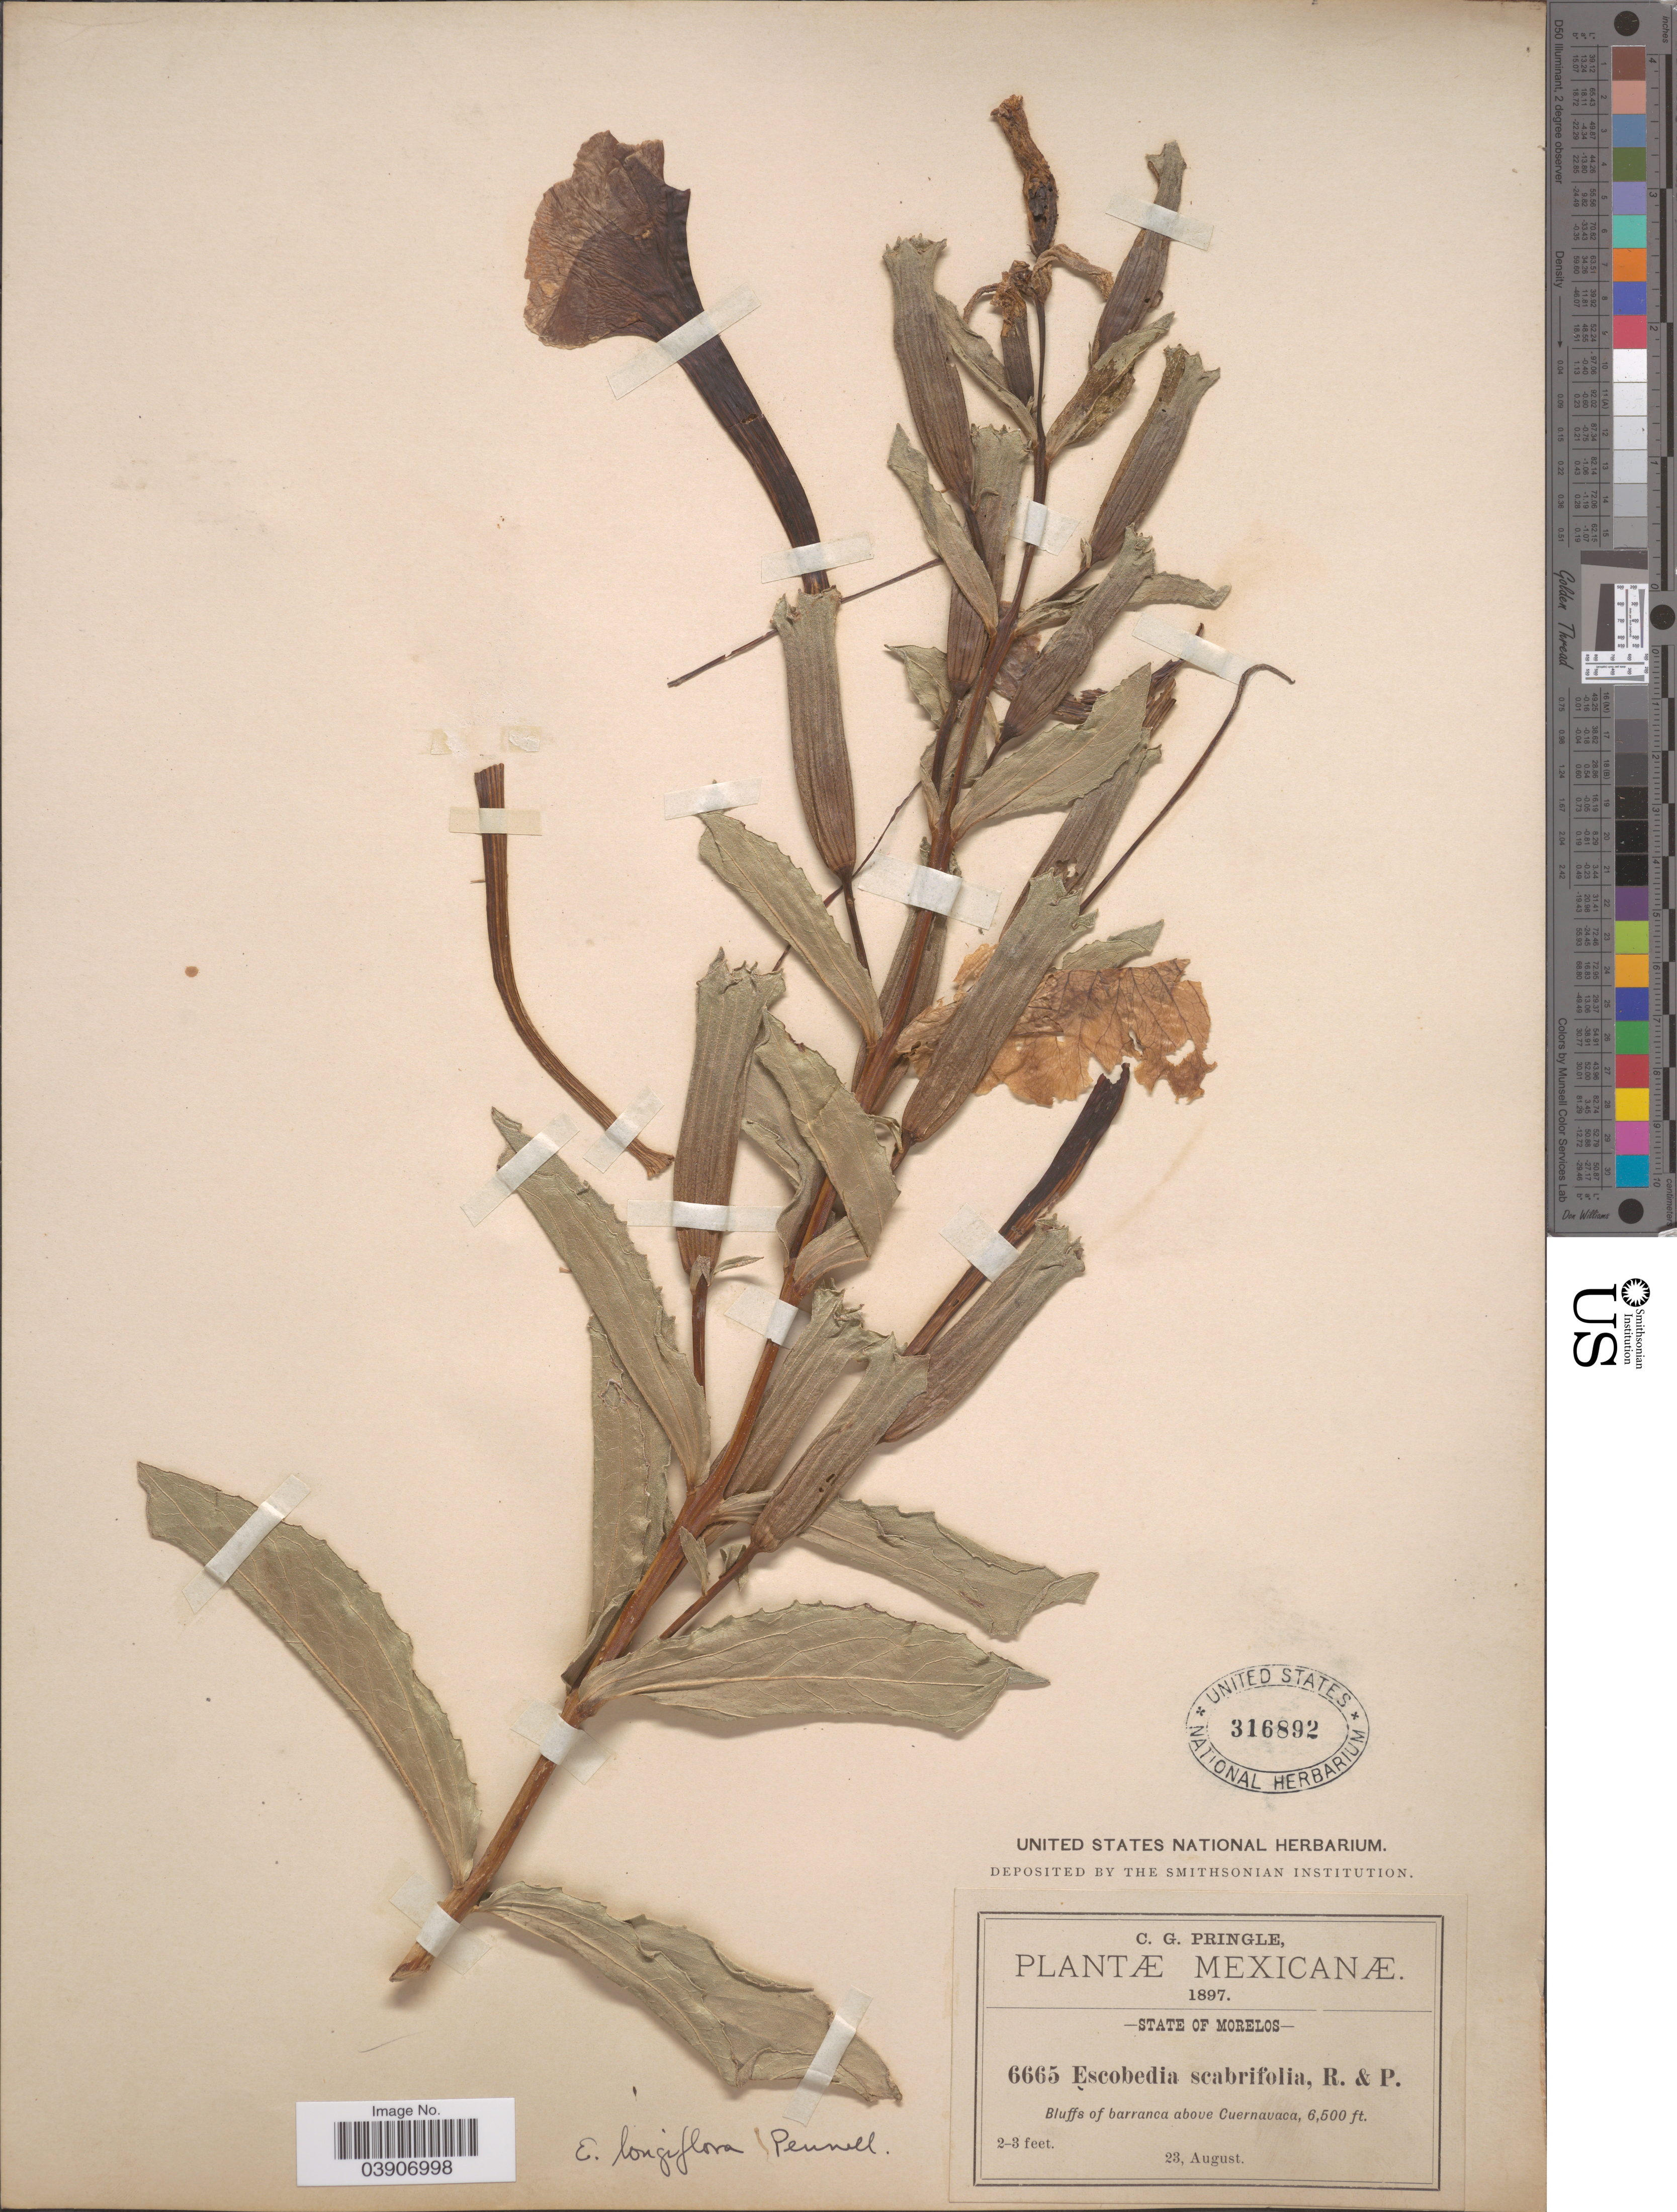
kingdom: Plantae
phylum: Tracheophyta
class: Magnoliopsida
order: Lamiales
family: Orobanchaceae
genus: Escobedia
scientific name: Escobedia longiflora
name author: Pennell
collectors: C. G. Pringle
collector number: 6665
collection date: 1897-08-23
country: Mexico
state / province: Morelos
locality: Bluffs of barranca above Cuernavaca.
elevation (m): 1981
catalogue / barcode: US 316892